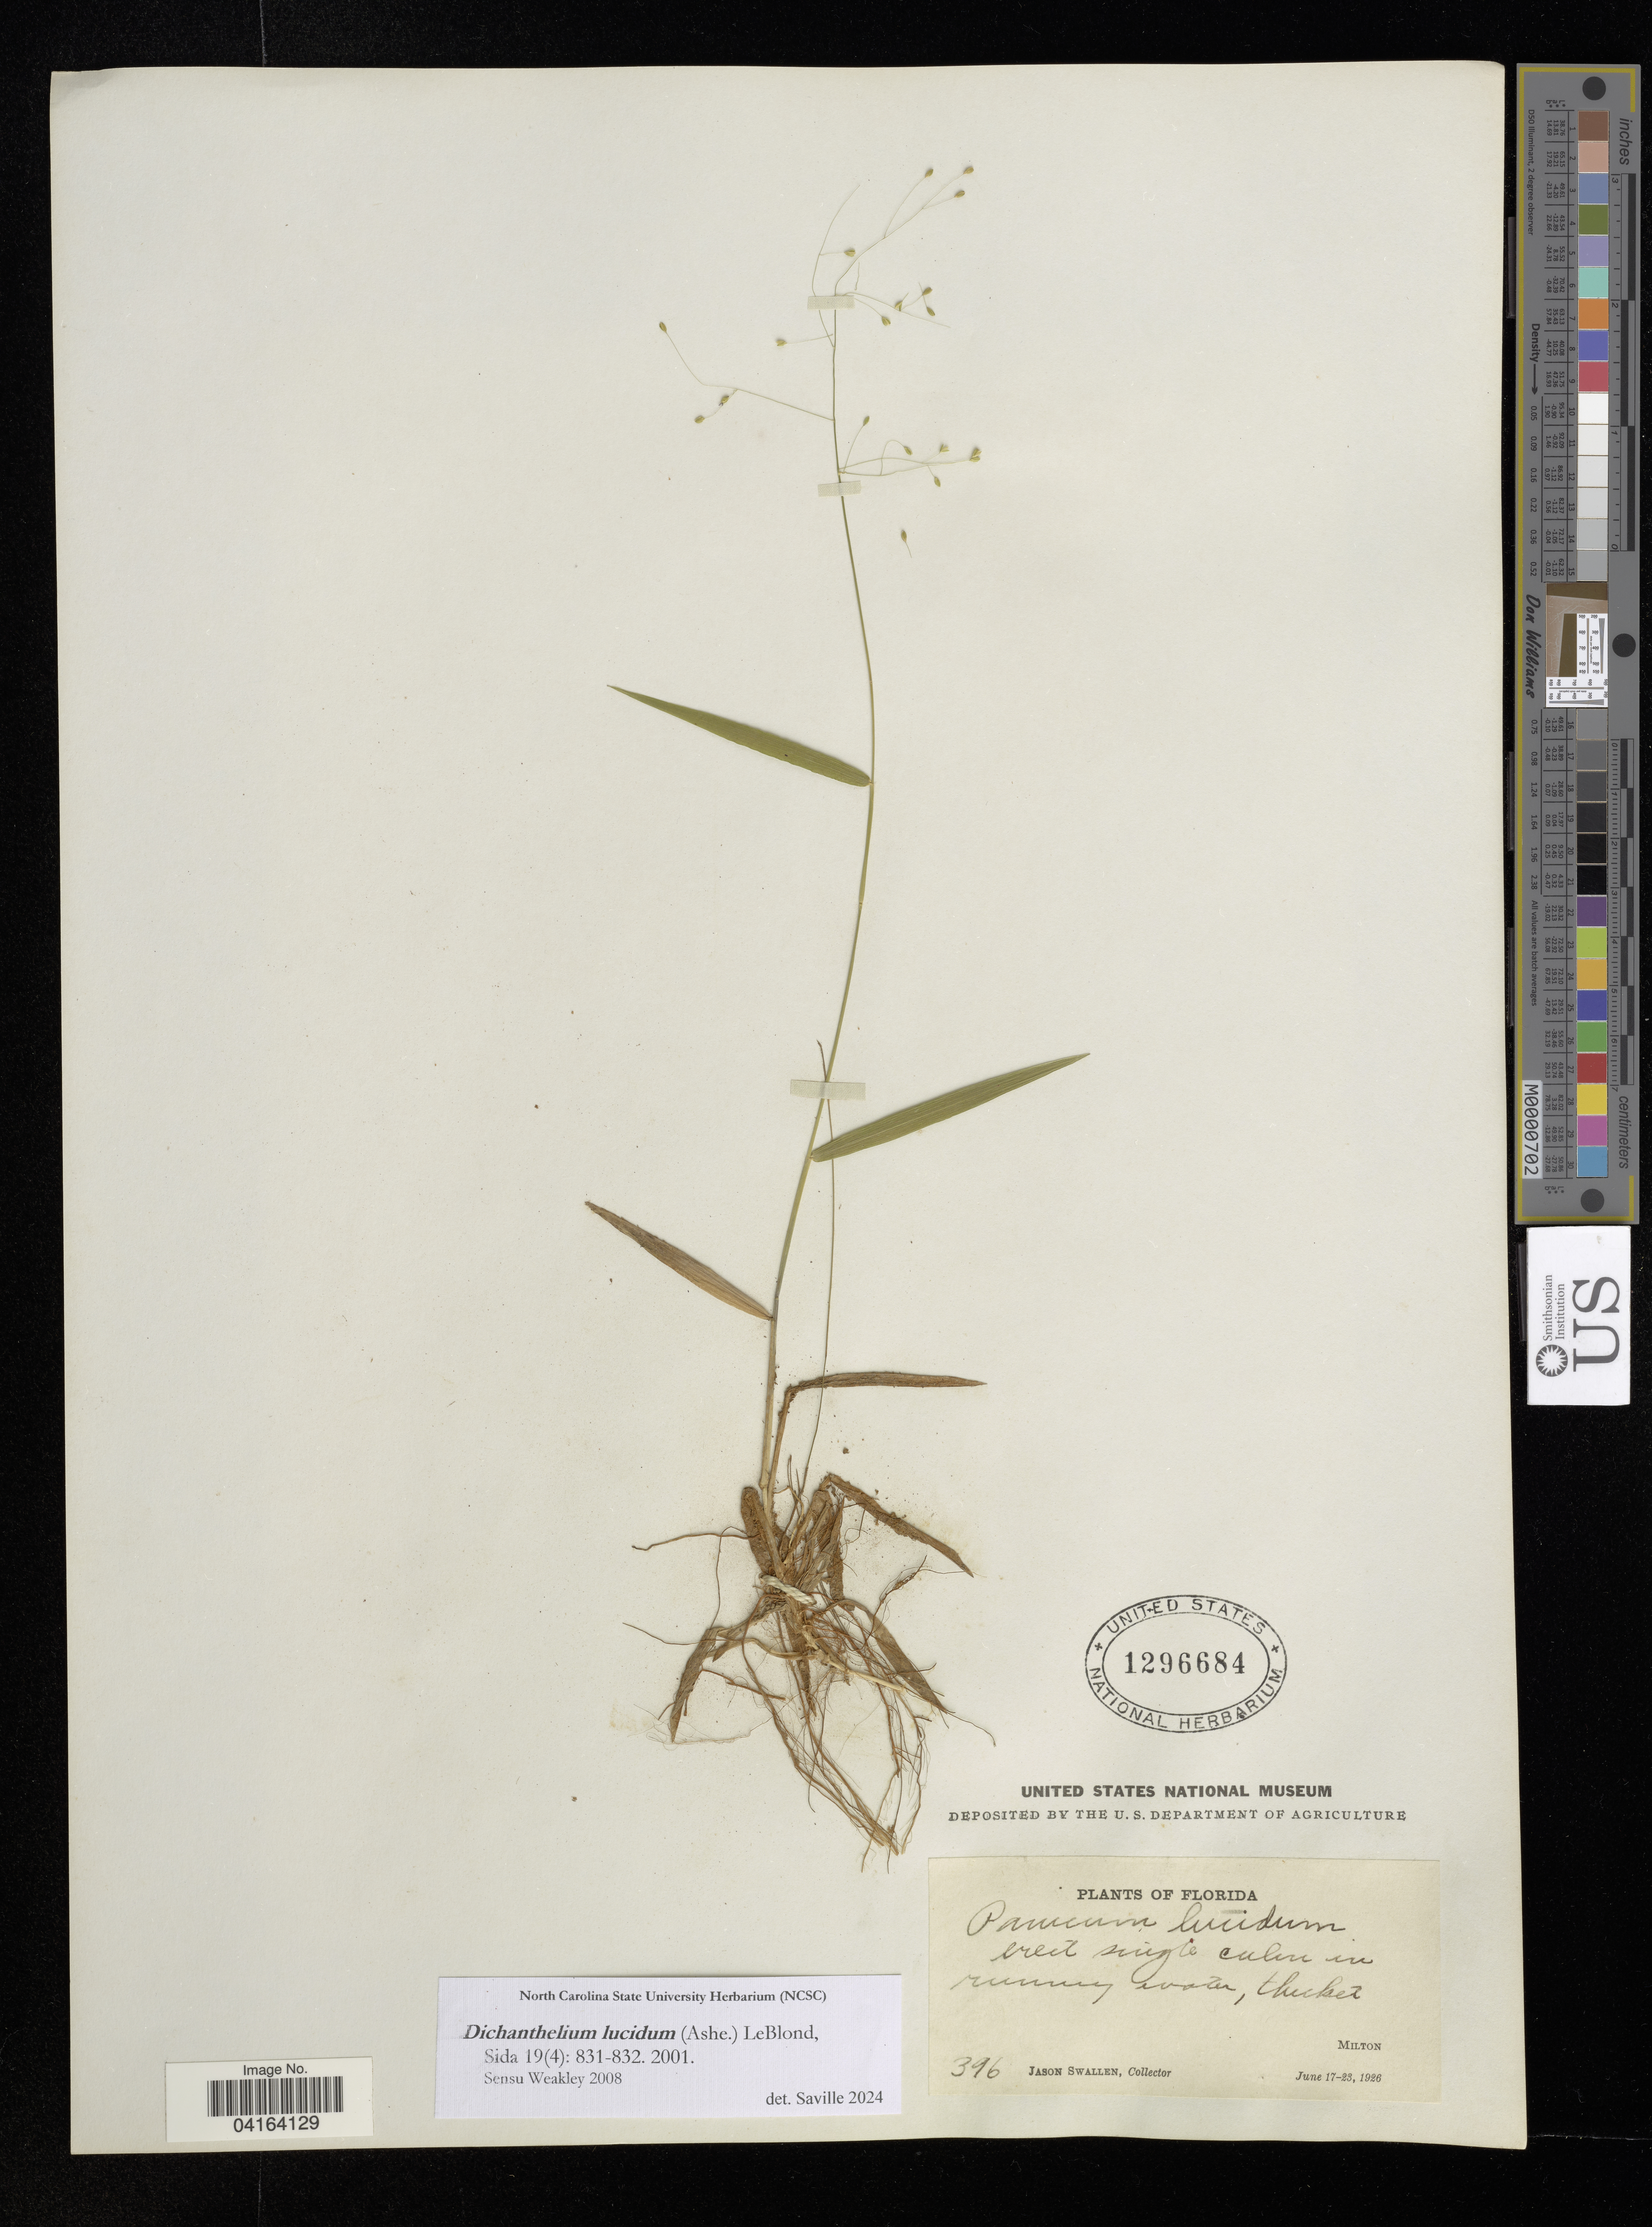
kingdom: Plantae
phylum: Tracheophyta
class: Liliopsida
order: Poales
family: Poaceae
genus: Dichanthelium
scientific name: Dichanthelium lucidum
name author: (Ashe) LeBlond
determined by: Saville, A. C., (NCSC), North Carolina State University (UNITED STATES)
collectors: J. R. Swallen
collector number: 396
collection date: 1926-06-17/1926-06-23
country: United States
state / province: Florida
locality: Milton.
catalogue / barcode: US 1296684